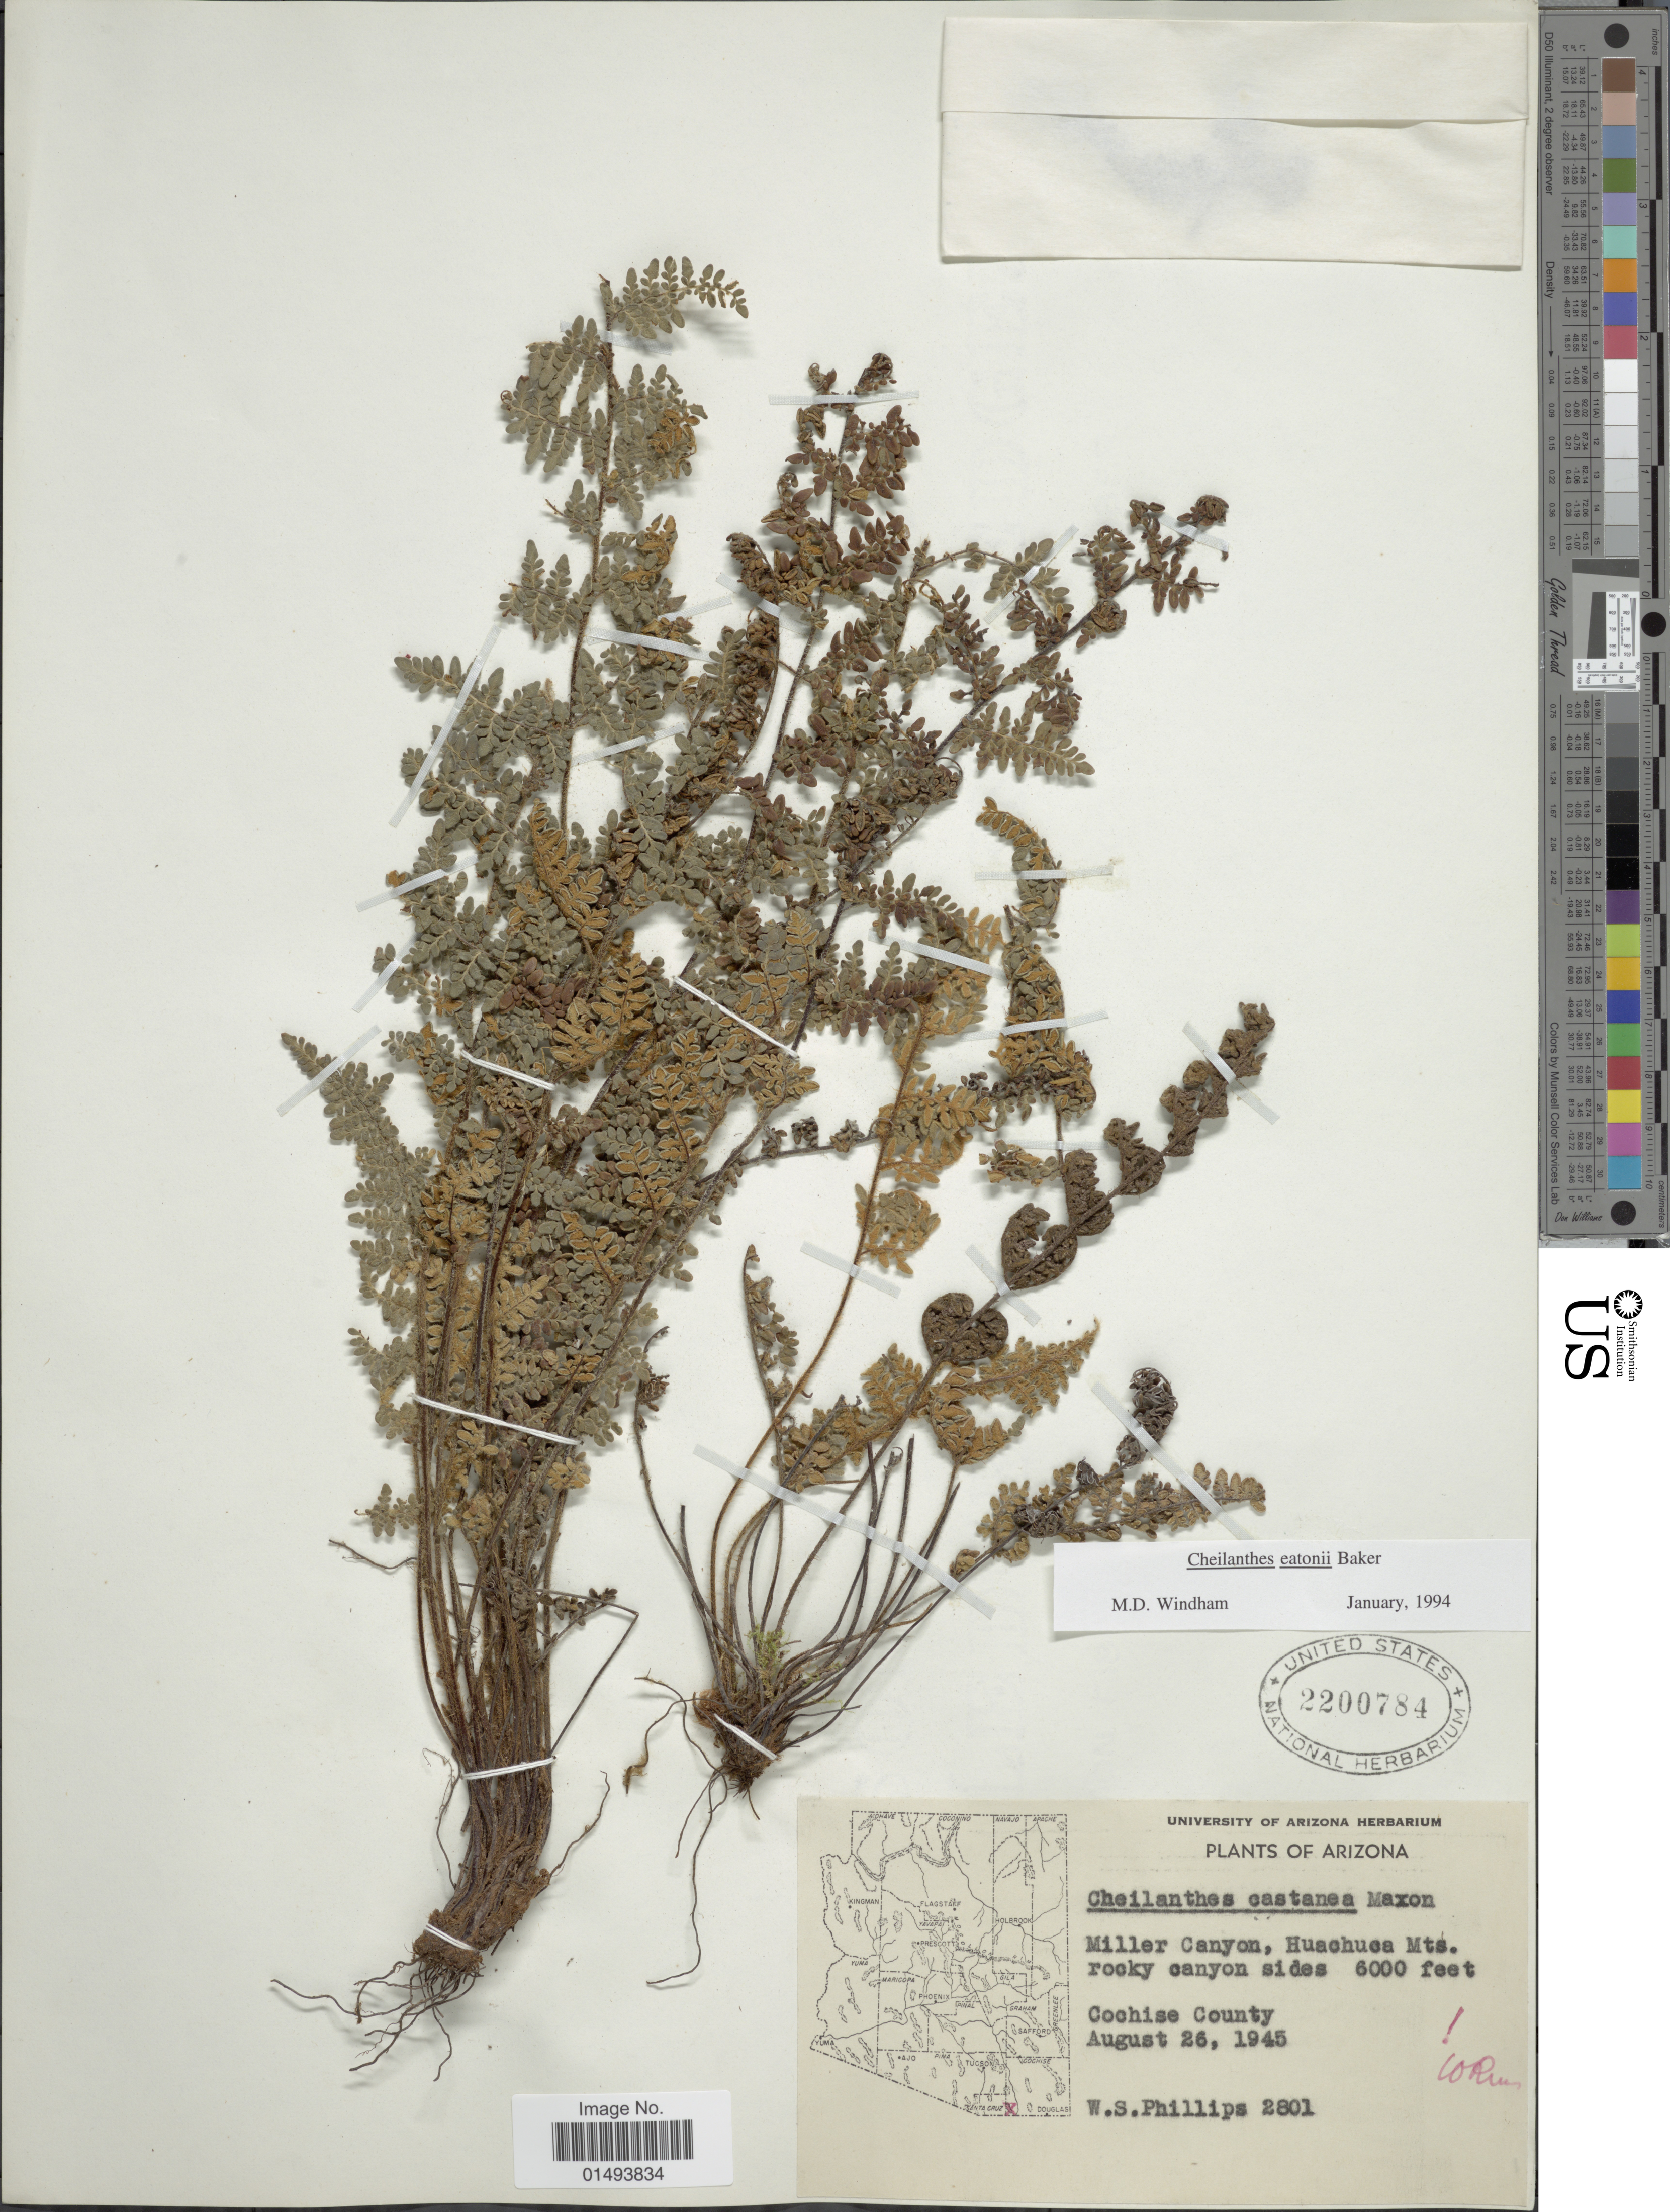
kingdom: Plantae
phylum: Tracheophyta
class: Polypodiopsida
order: Polypodiales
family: Pteridaceae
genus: Myriopteris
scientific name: Myriopteris rufa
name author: Fée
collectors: W. S. Phillips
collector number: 2801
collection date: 1945-08-26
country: United States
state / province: Arizona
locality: Plants of Arizona, Miller Canyon, Huachuca Mts. rocky canyon sides, Cochise County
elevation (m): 1829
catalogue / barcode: US 2200784